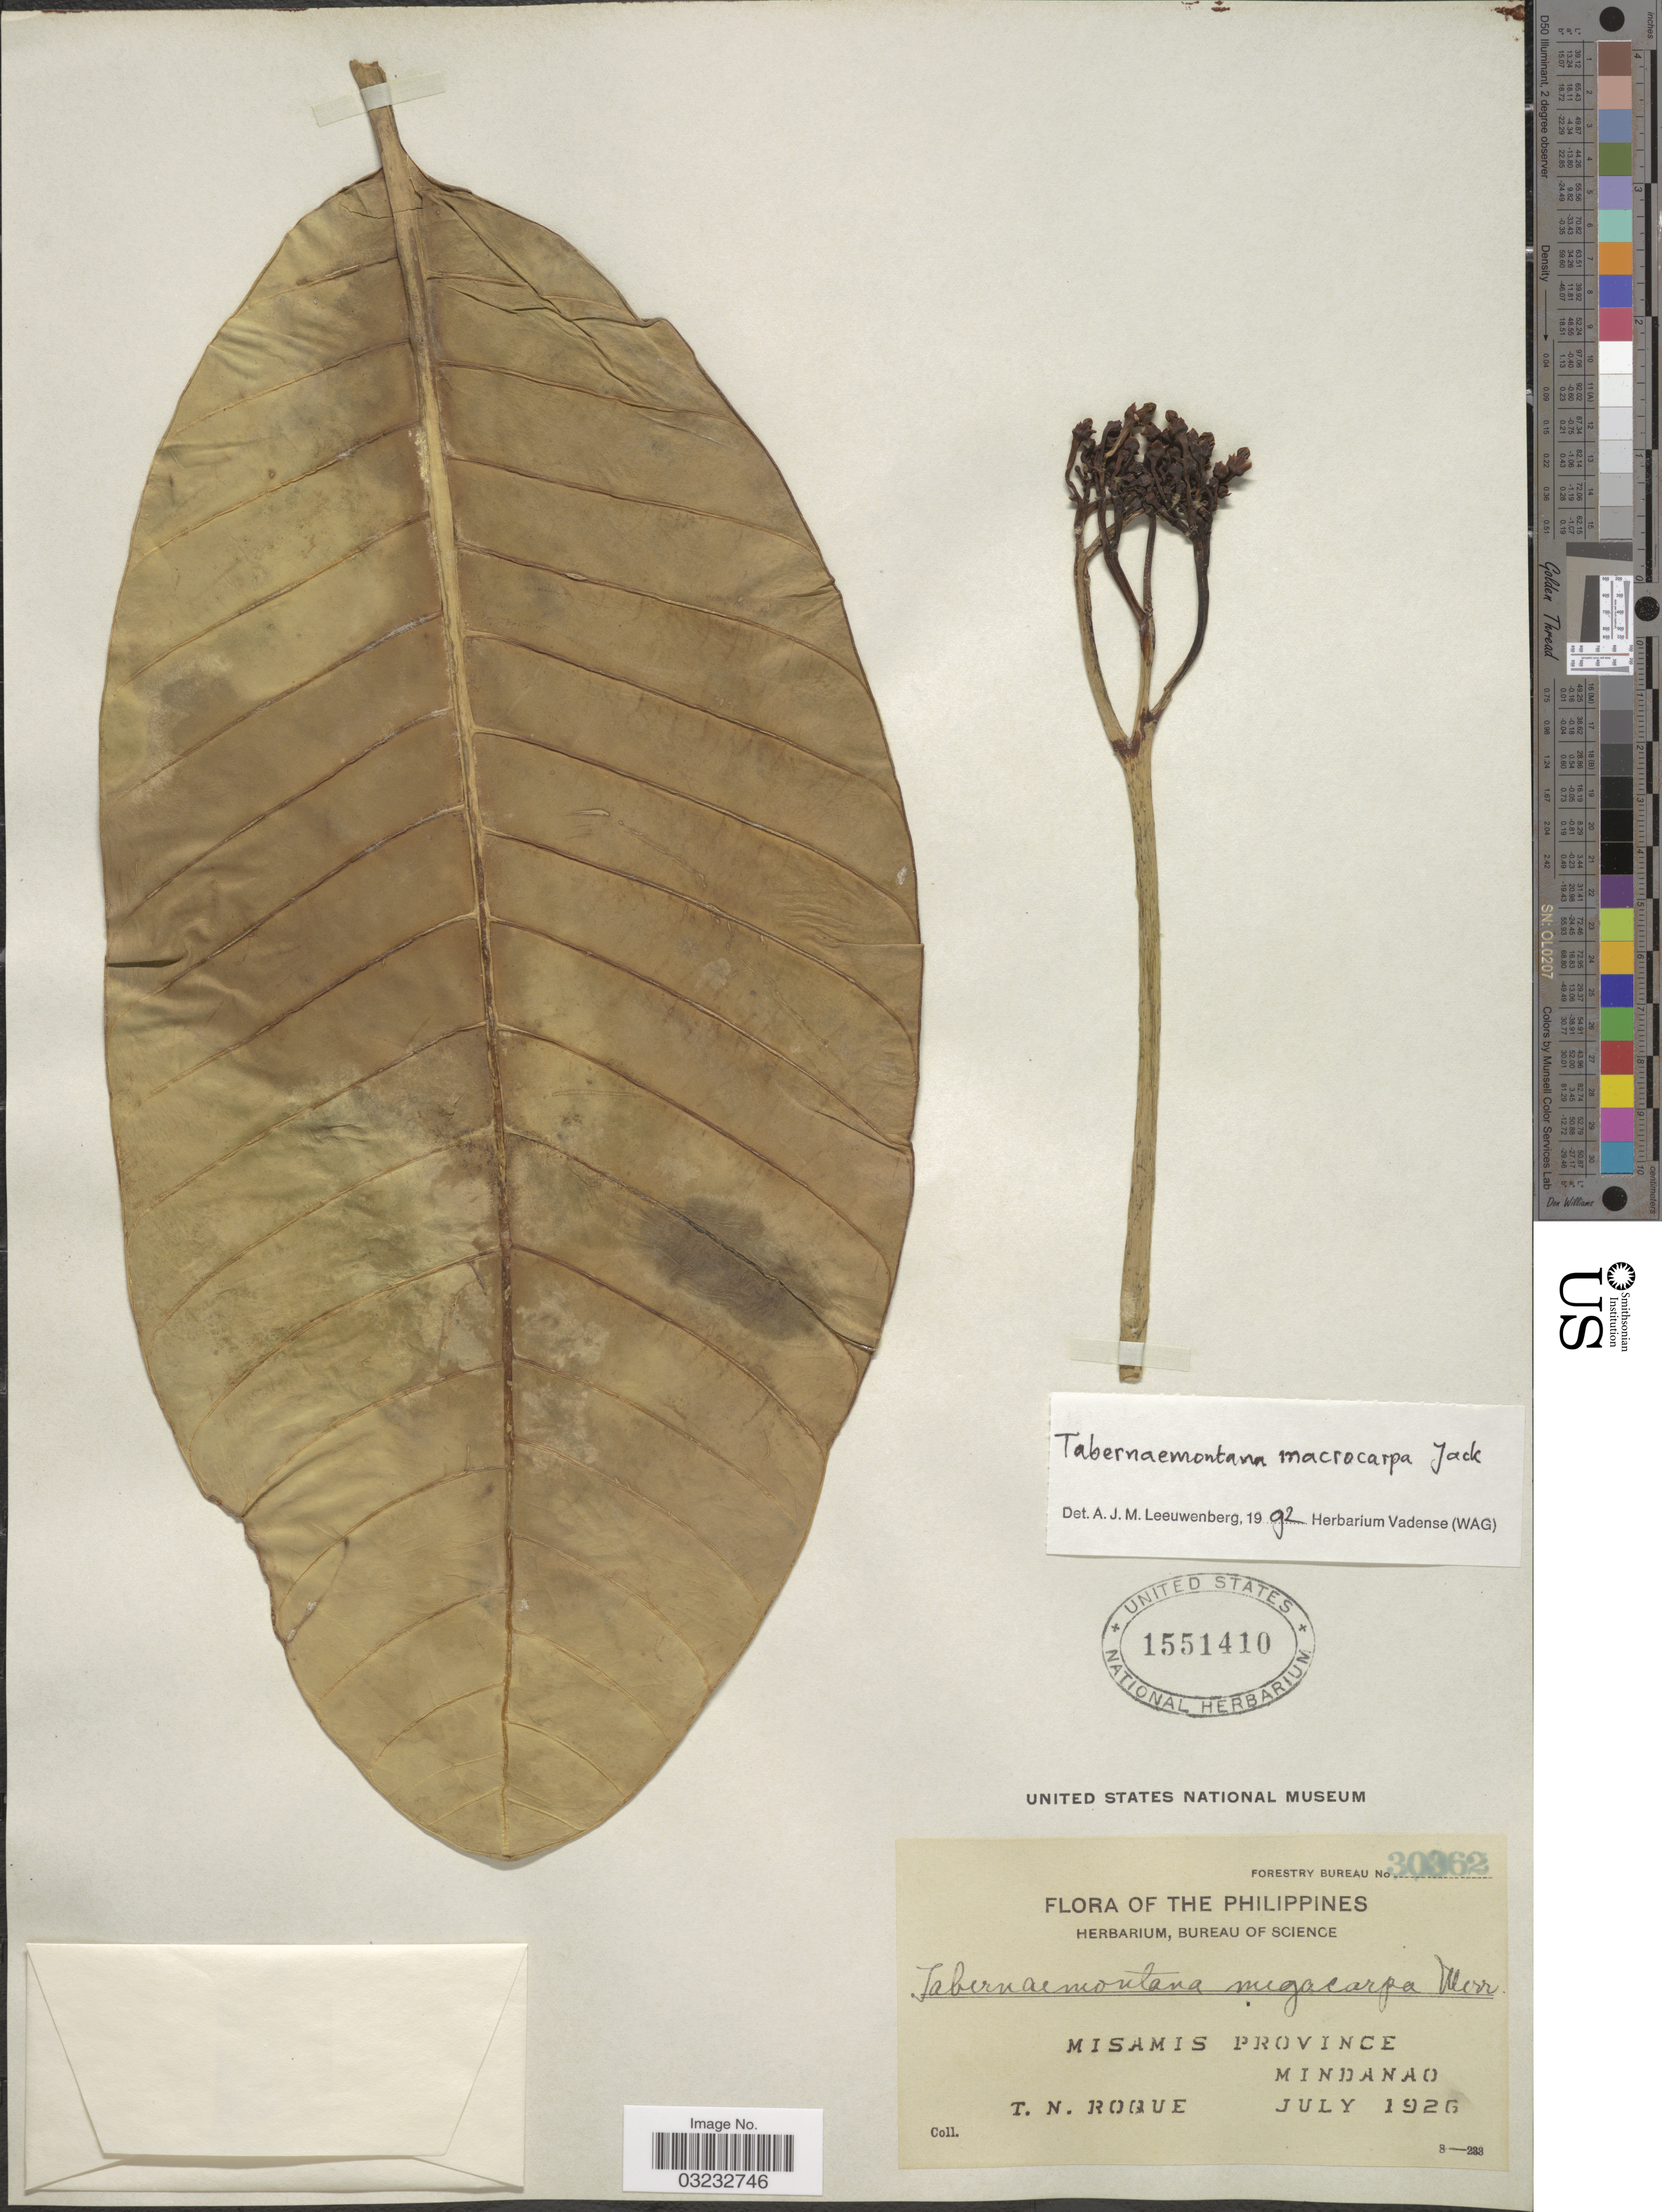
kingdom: Plantae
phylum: Tracheophyta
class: Magnoliopsida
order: Gentianales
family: Apocynaceae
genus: Tabernaemontana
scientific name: Tabernaemontana macrocarpa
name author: Jack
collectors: T. Roque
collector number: Forestry Bureau 30362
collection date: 1926-07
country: Philippines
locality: Misamis Province. Mindanao.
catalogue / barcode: US 1551410